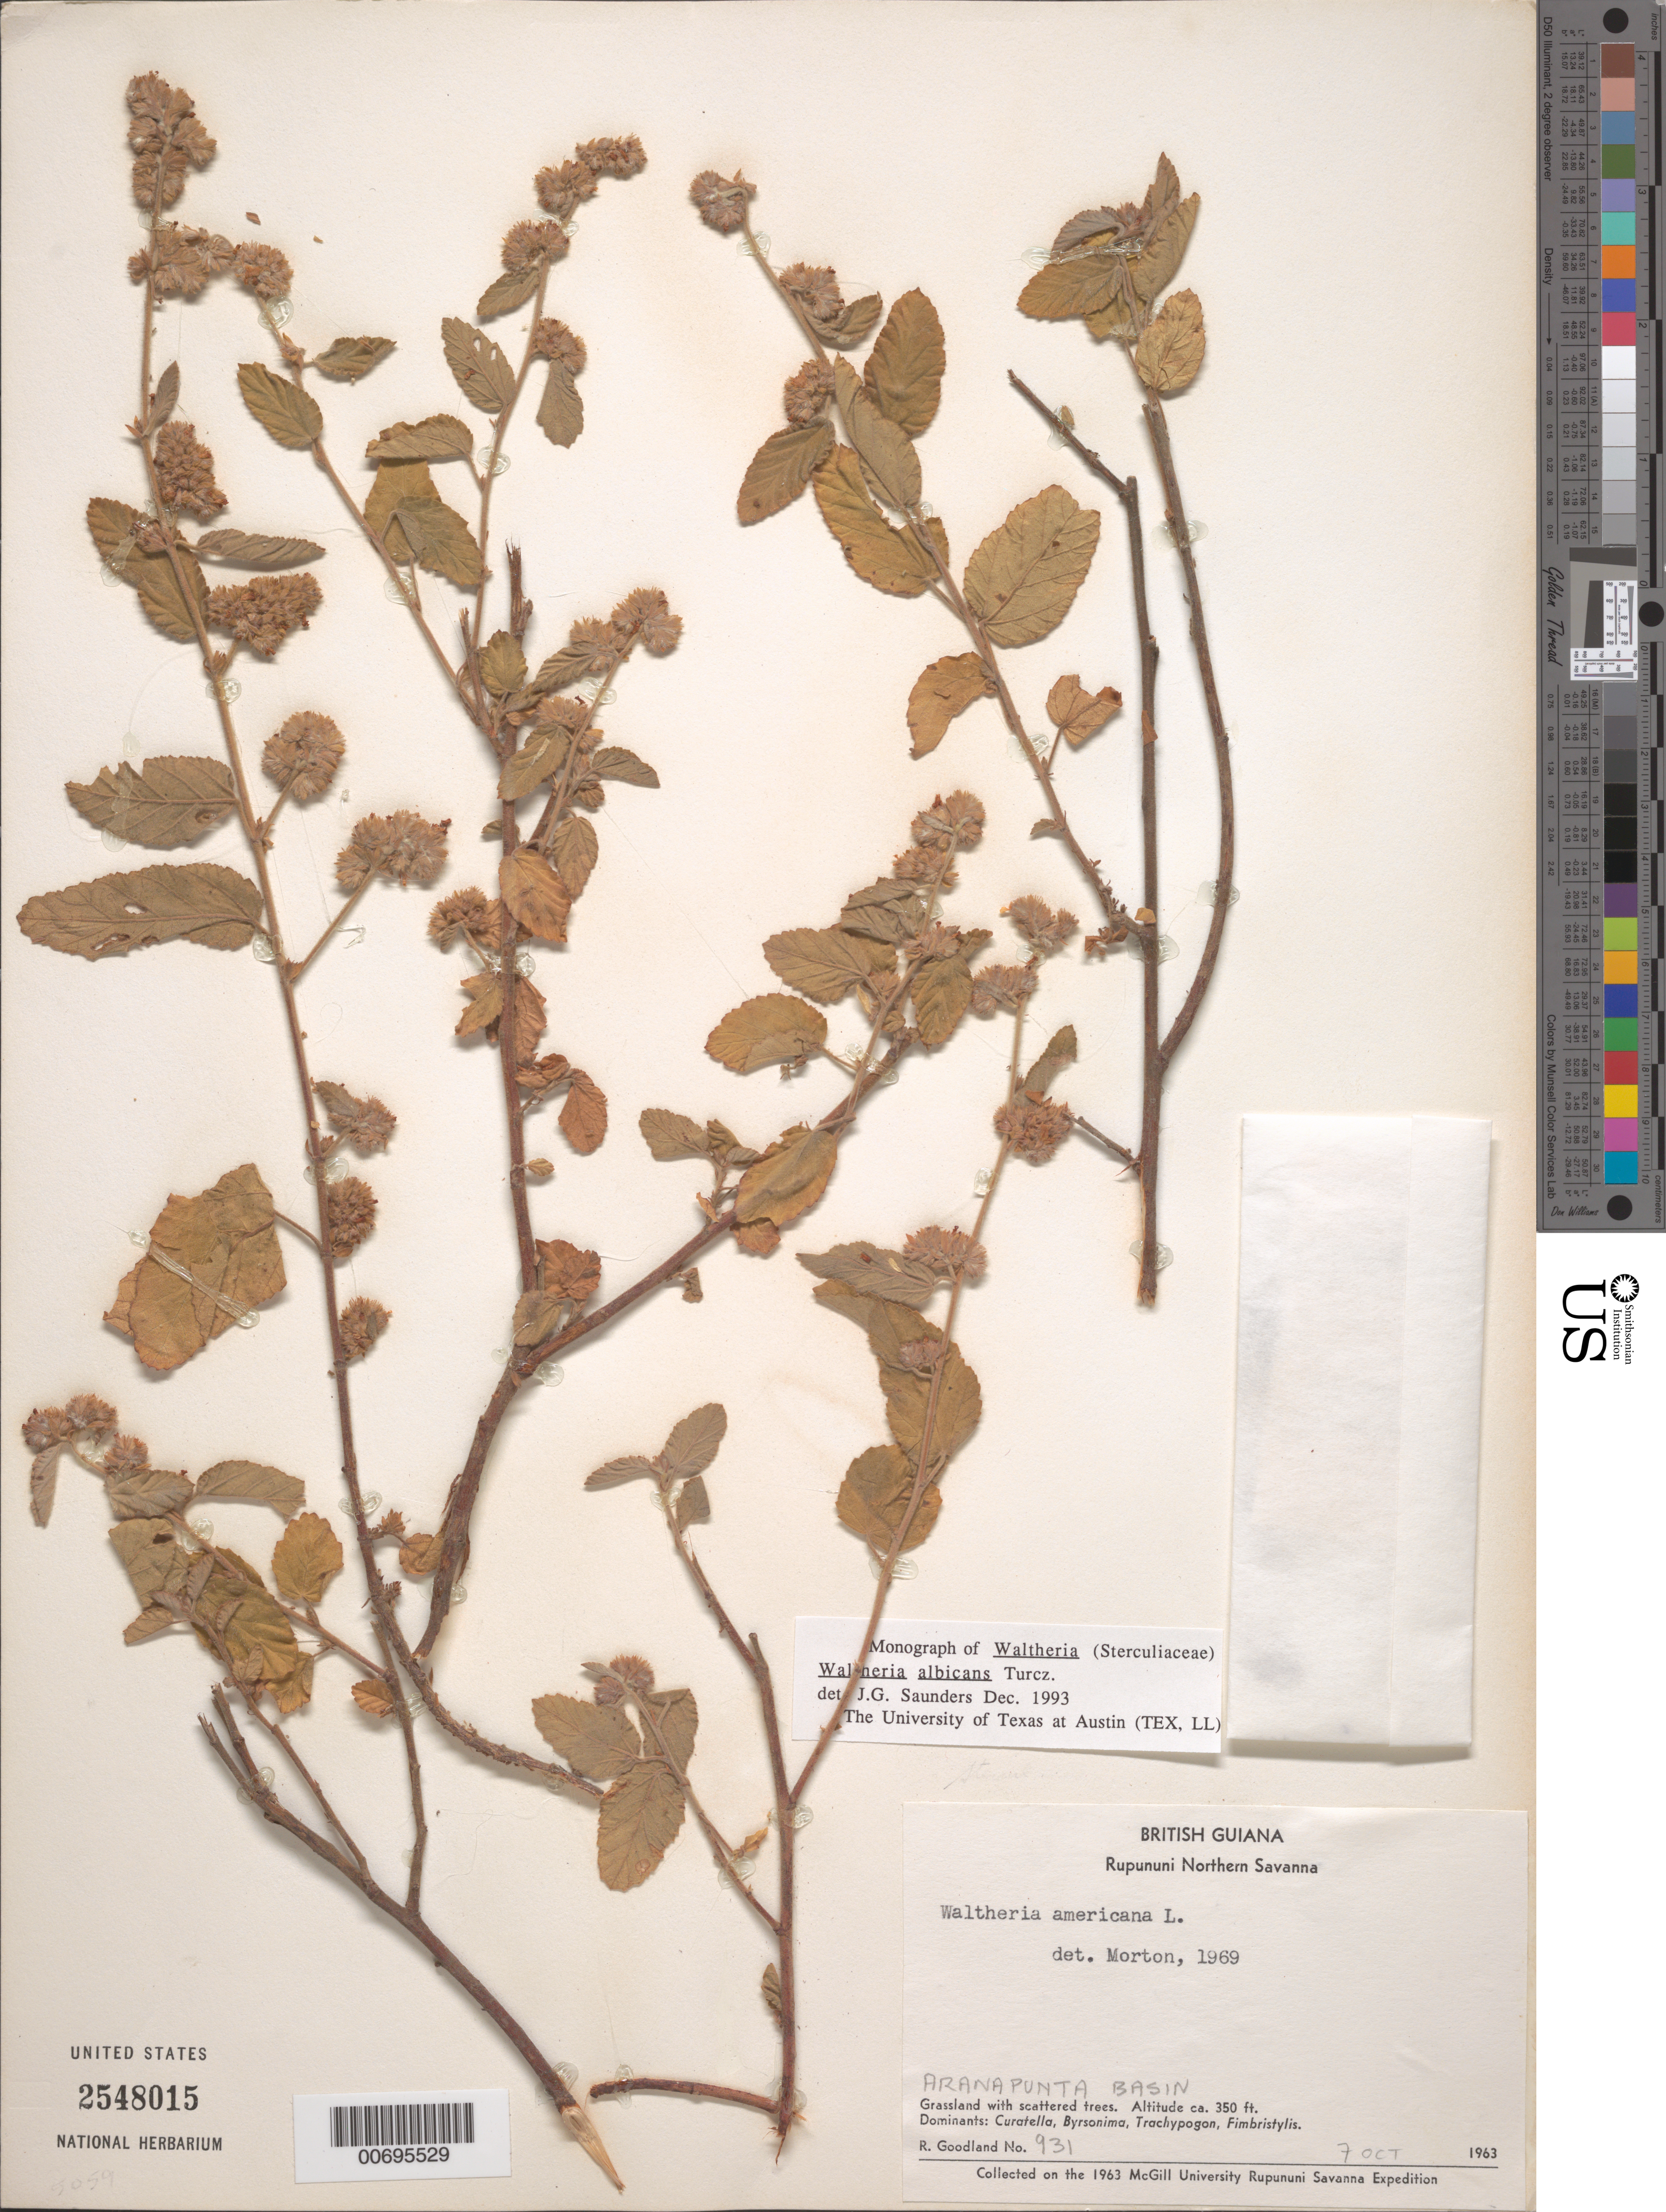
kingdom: Plantae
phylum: Tracheophyta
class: Magnoliopsida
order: Malvales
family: Malvaceae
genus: Waltheria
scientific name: Waltheria albicans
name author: Turcz.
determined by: Saunders, J. G.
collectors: R. Goodland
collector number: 931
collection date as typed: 7-Oct-63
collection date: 1963-10-07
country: Guyana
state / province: U. Takutu-U. Essequibo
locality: Rupununi Northern Savanna, Aranapunta Basin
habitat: Grassland with scattered trees. Dominants: Curatella, Byrsonima, Trachypogon, Fimbristylis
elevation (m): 107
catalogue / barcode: US 2548015